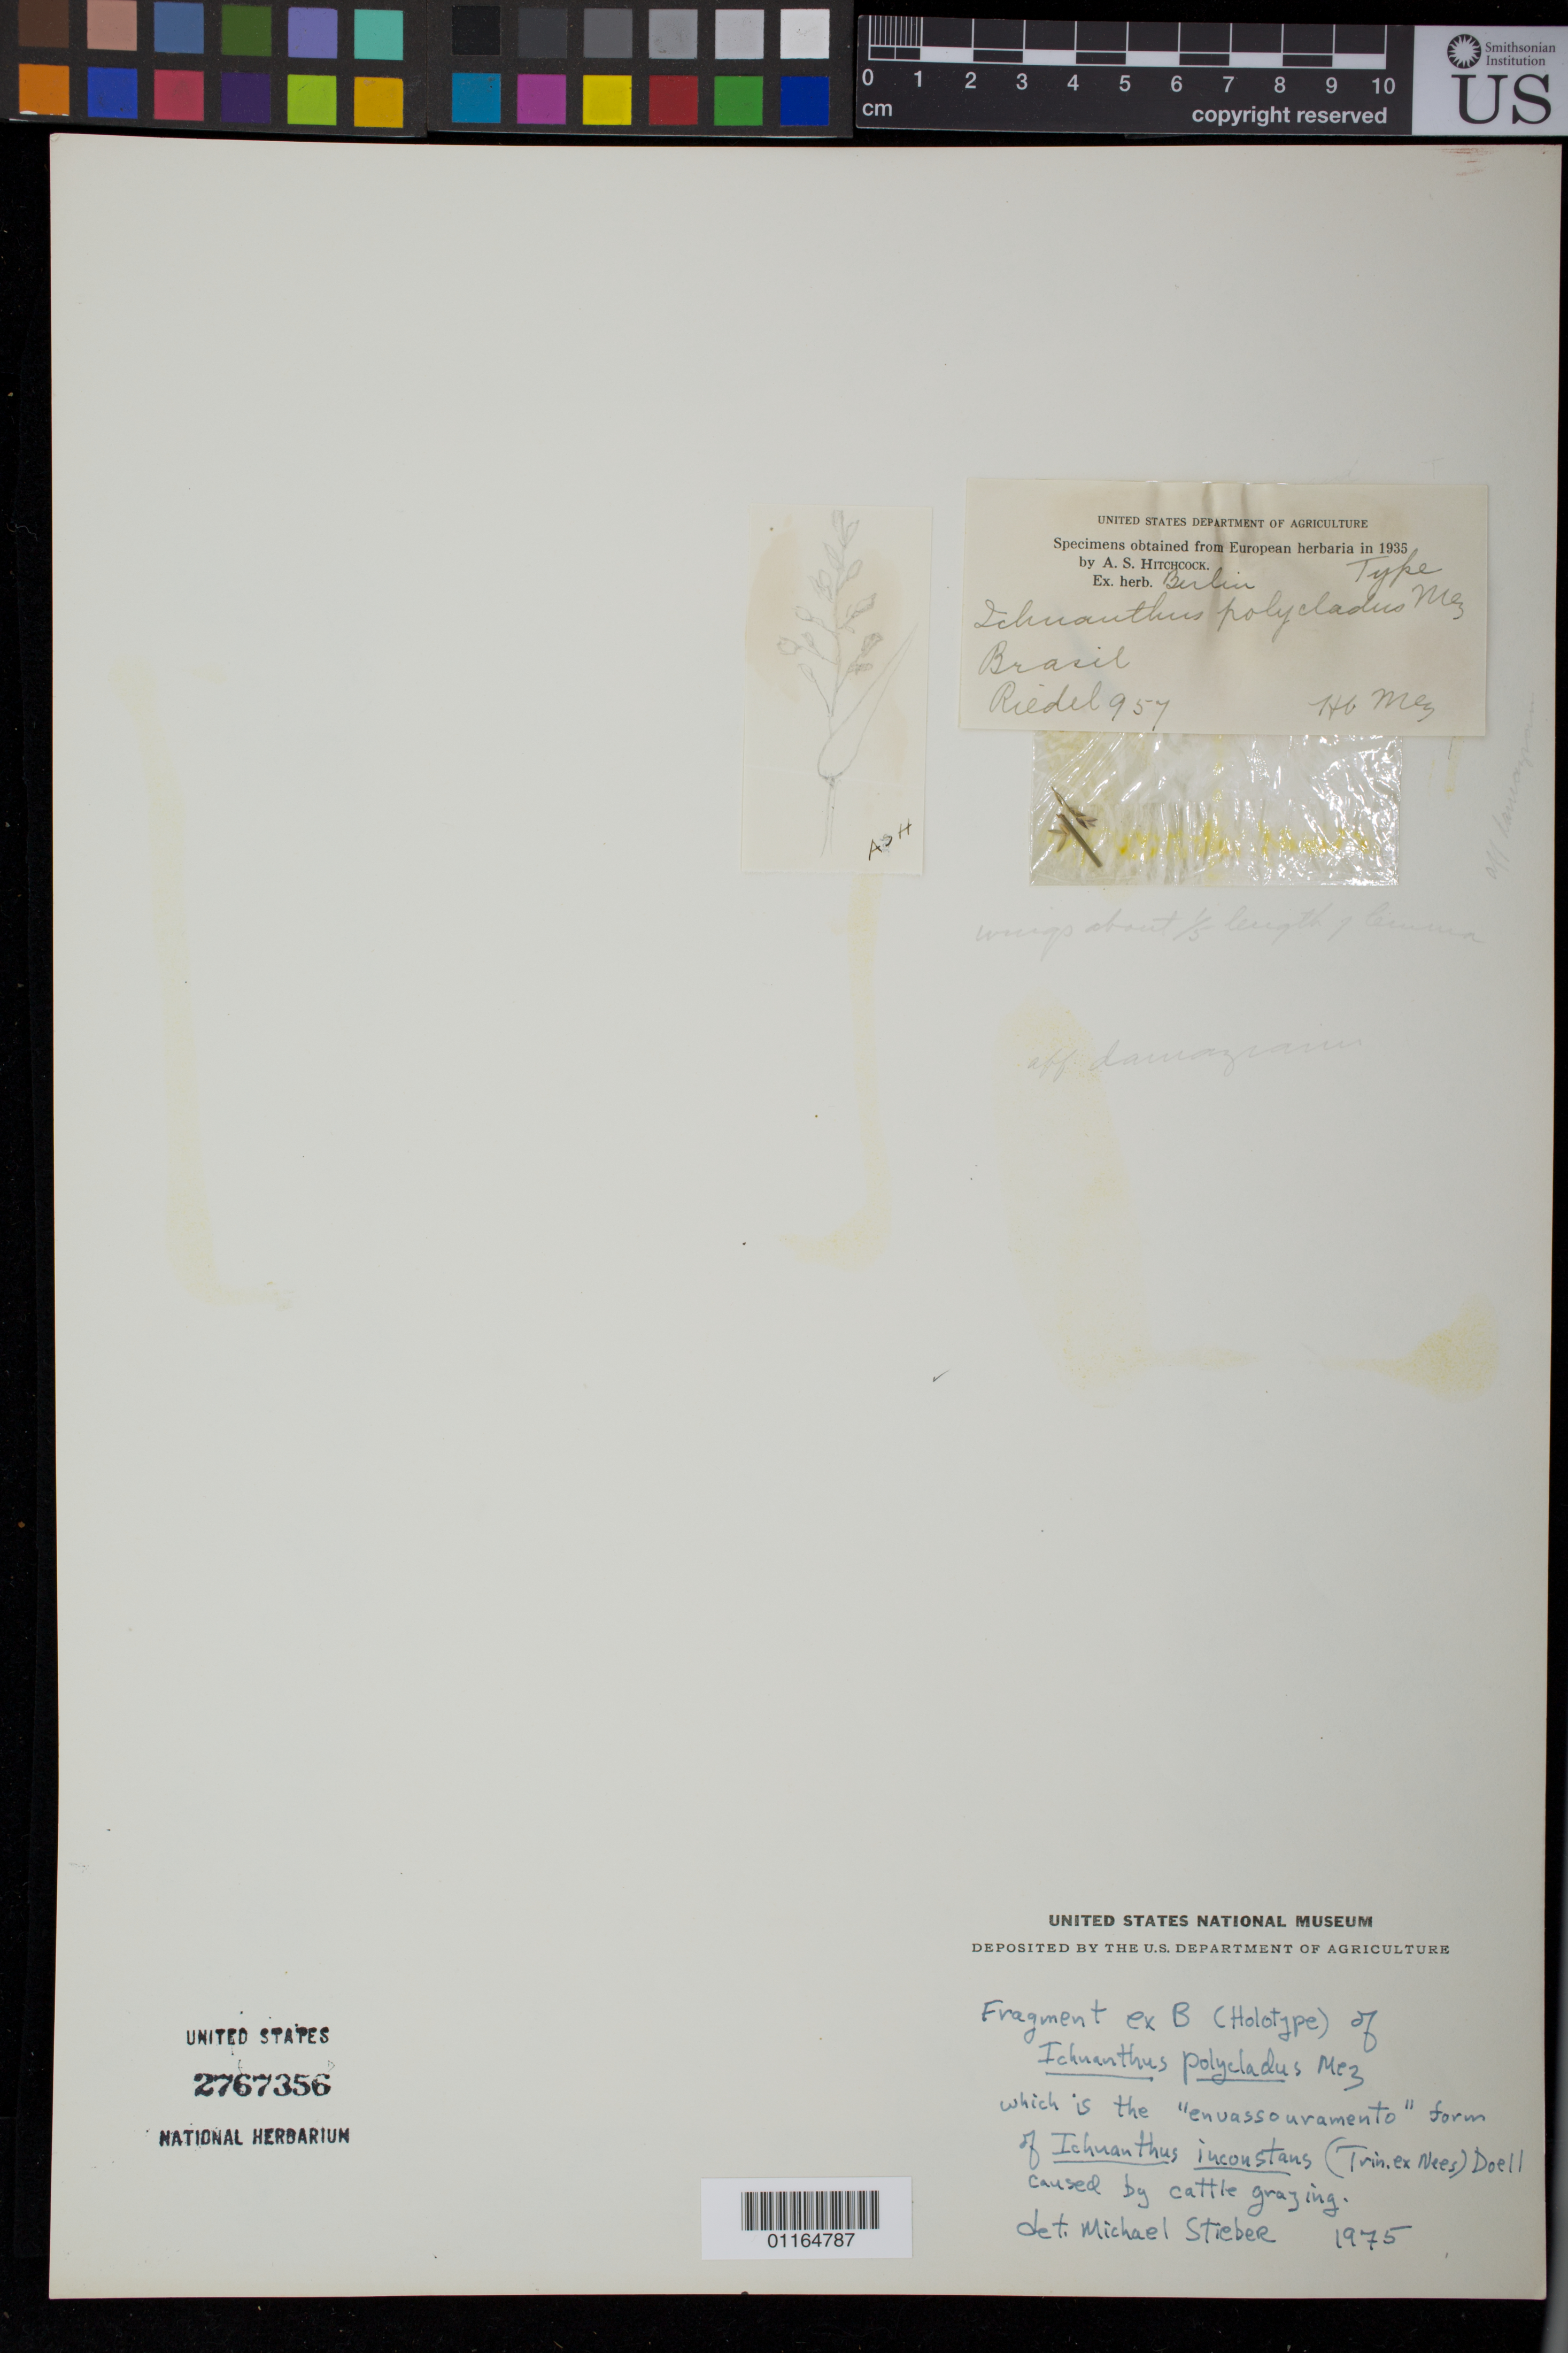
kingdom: Plantae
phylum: Tracheophyta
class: Liliopsida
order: Poales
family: Poaceae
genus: Ichnanthus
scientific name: Ichnanthus polycladus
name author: Mez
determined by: Stieber, M. T.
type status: Isotype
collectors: L. Riedel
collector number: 957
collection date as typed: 187-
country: Brazil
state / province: Minas Gerais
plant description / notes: Fragmentary material of type specimen ex herb. Mez (Berlin).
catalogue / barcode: US 2767356